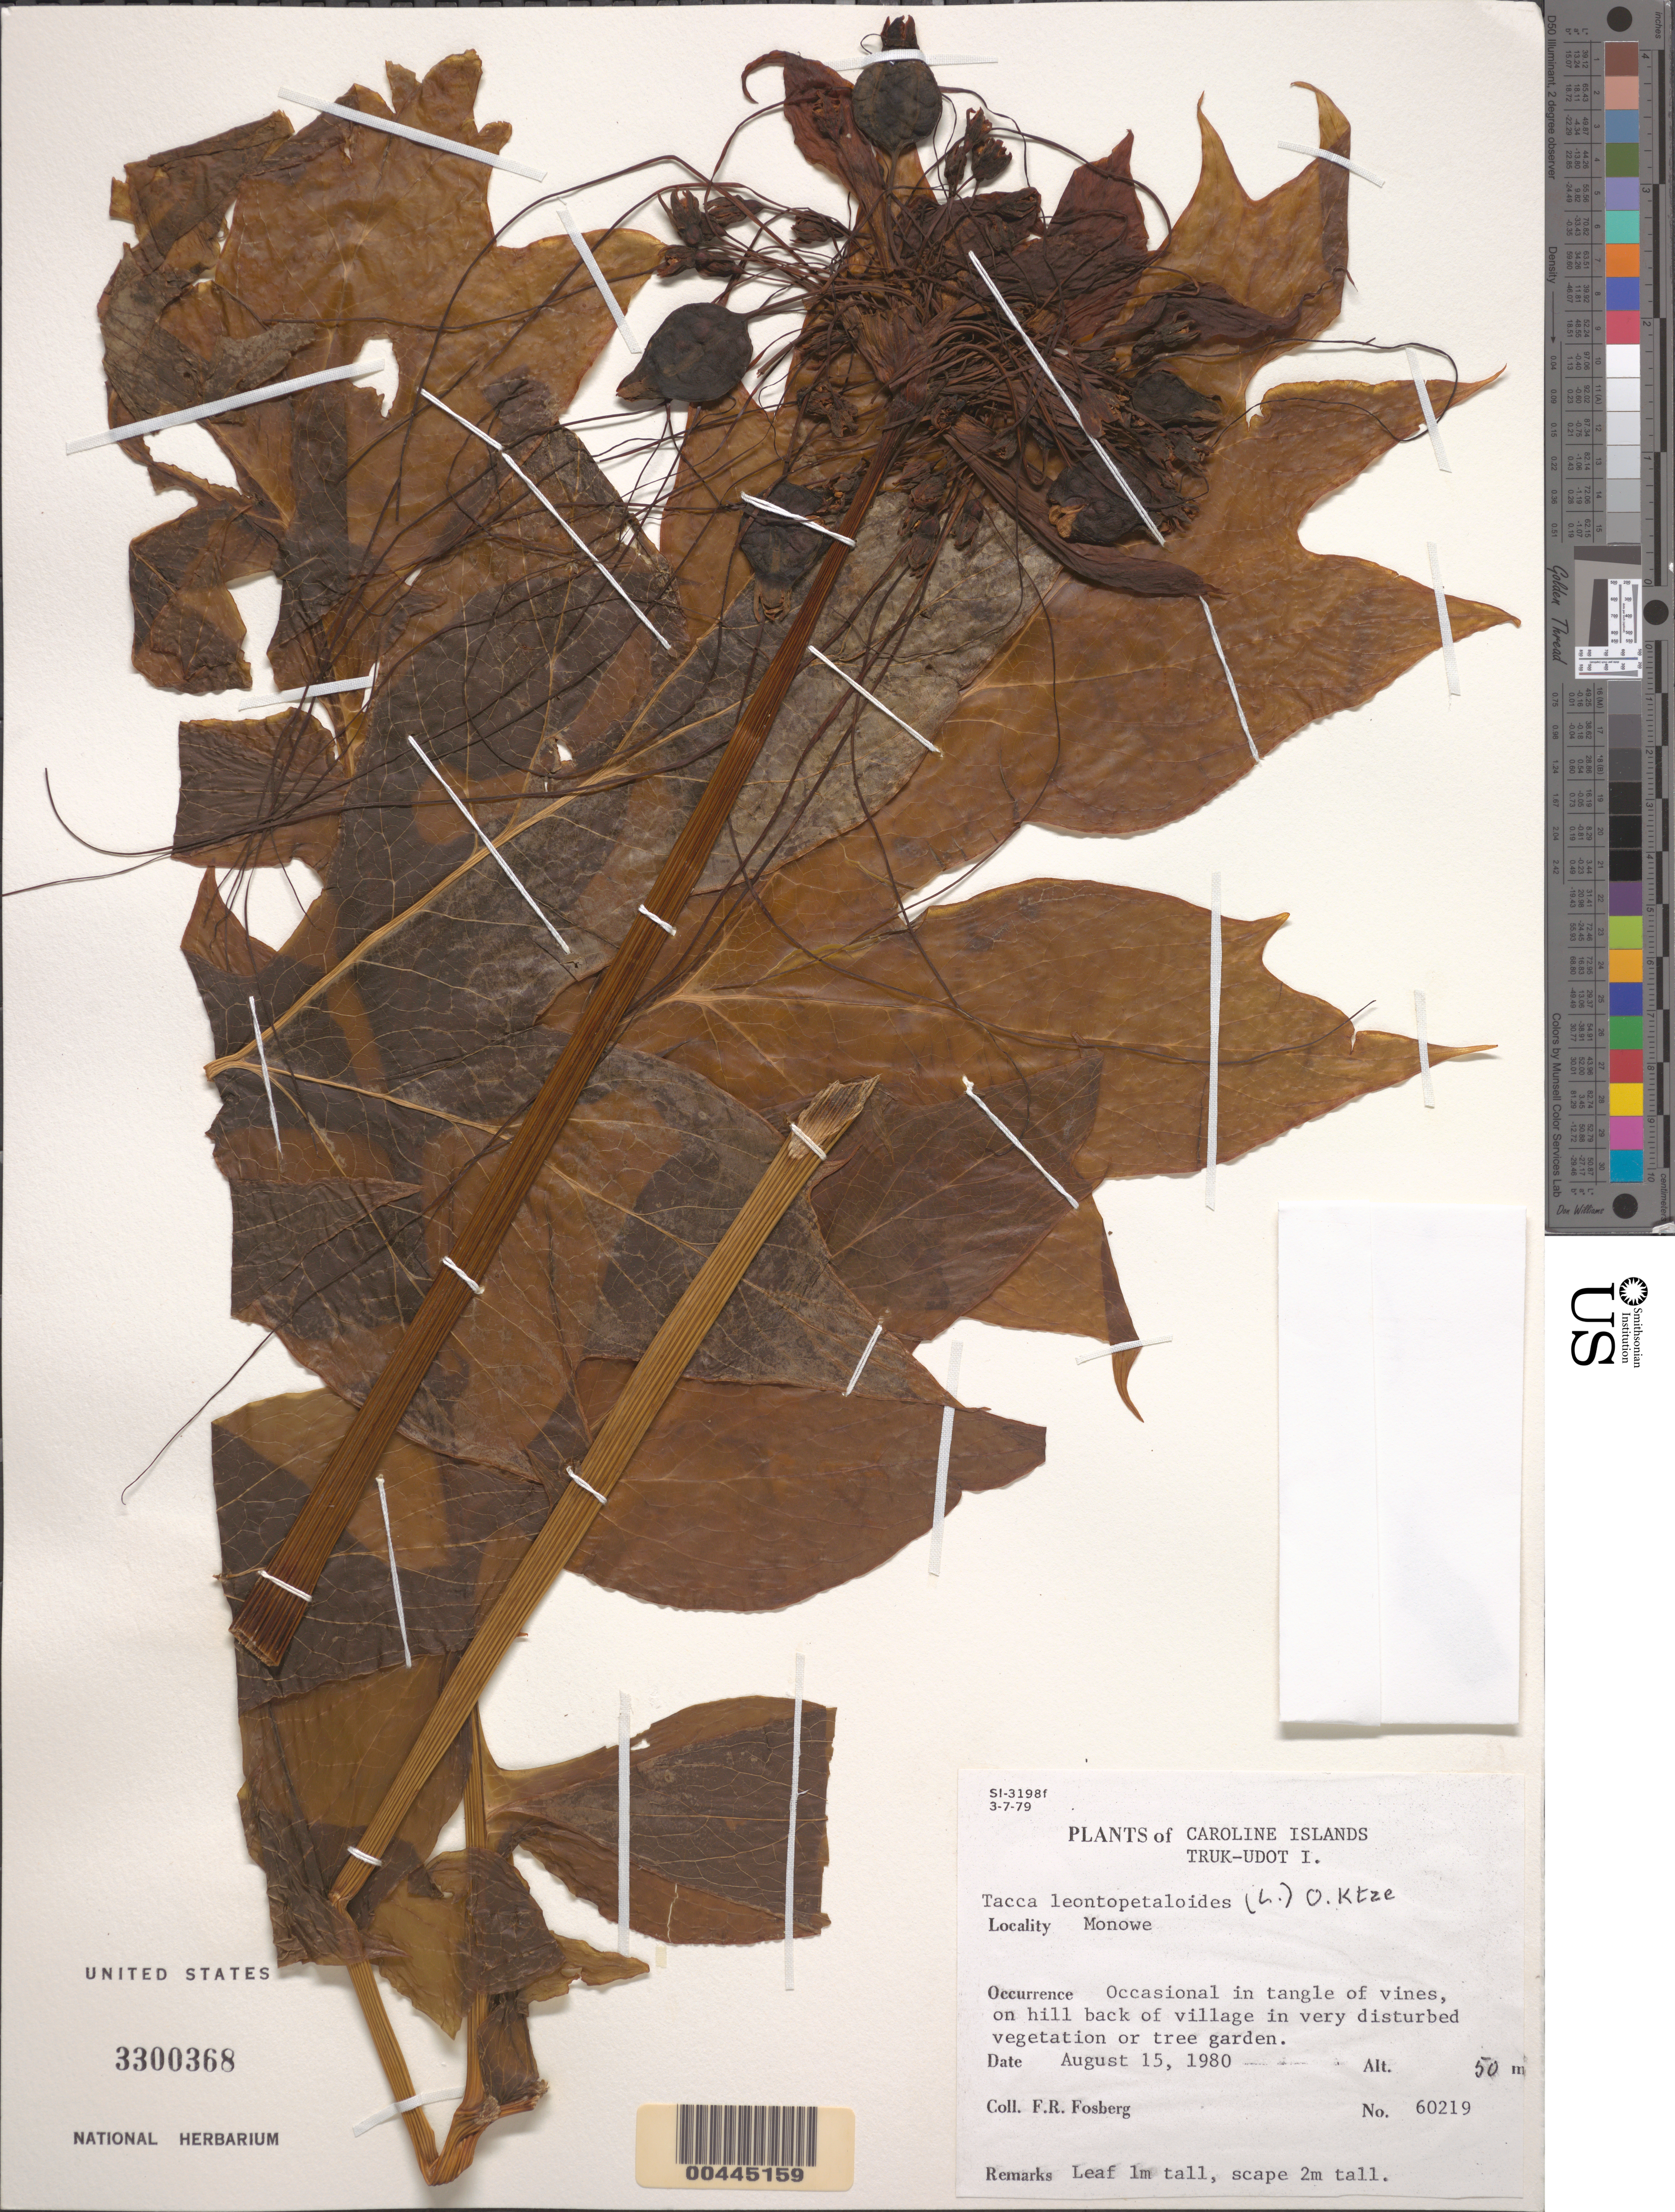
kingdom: Plantae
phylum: Tracheophyta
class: Liliopsida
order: Dioscoreales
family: Dioscoreaceae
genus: Tacca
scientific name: Tacca leontopetaloides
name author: (L.) Kuntze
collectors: F. R. Fosberg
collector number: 60219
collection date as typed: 15 Aug 1980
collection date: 1980-08-15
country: Micronesia, Federated States of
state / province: Truk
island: Udot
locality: Udot I., Monowe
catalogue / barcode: US 3300368